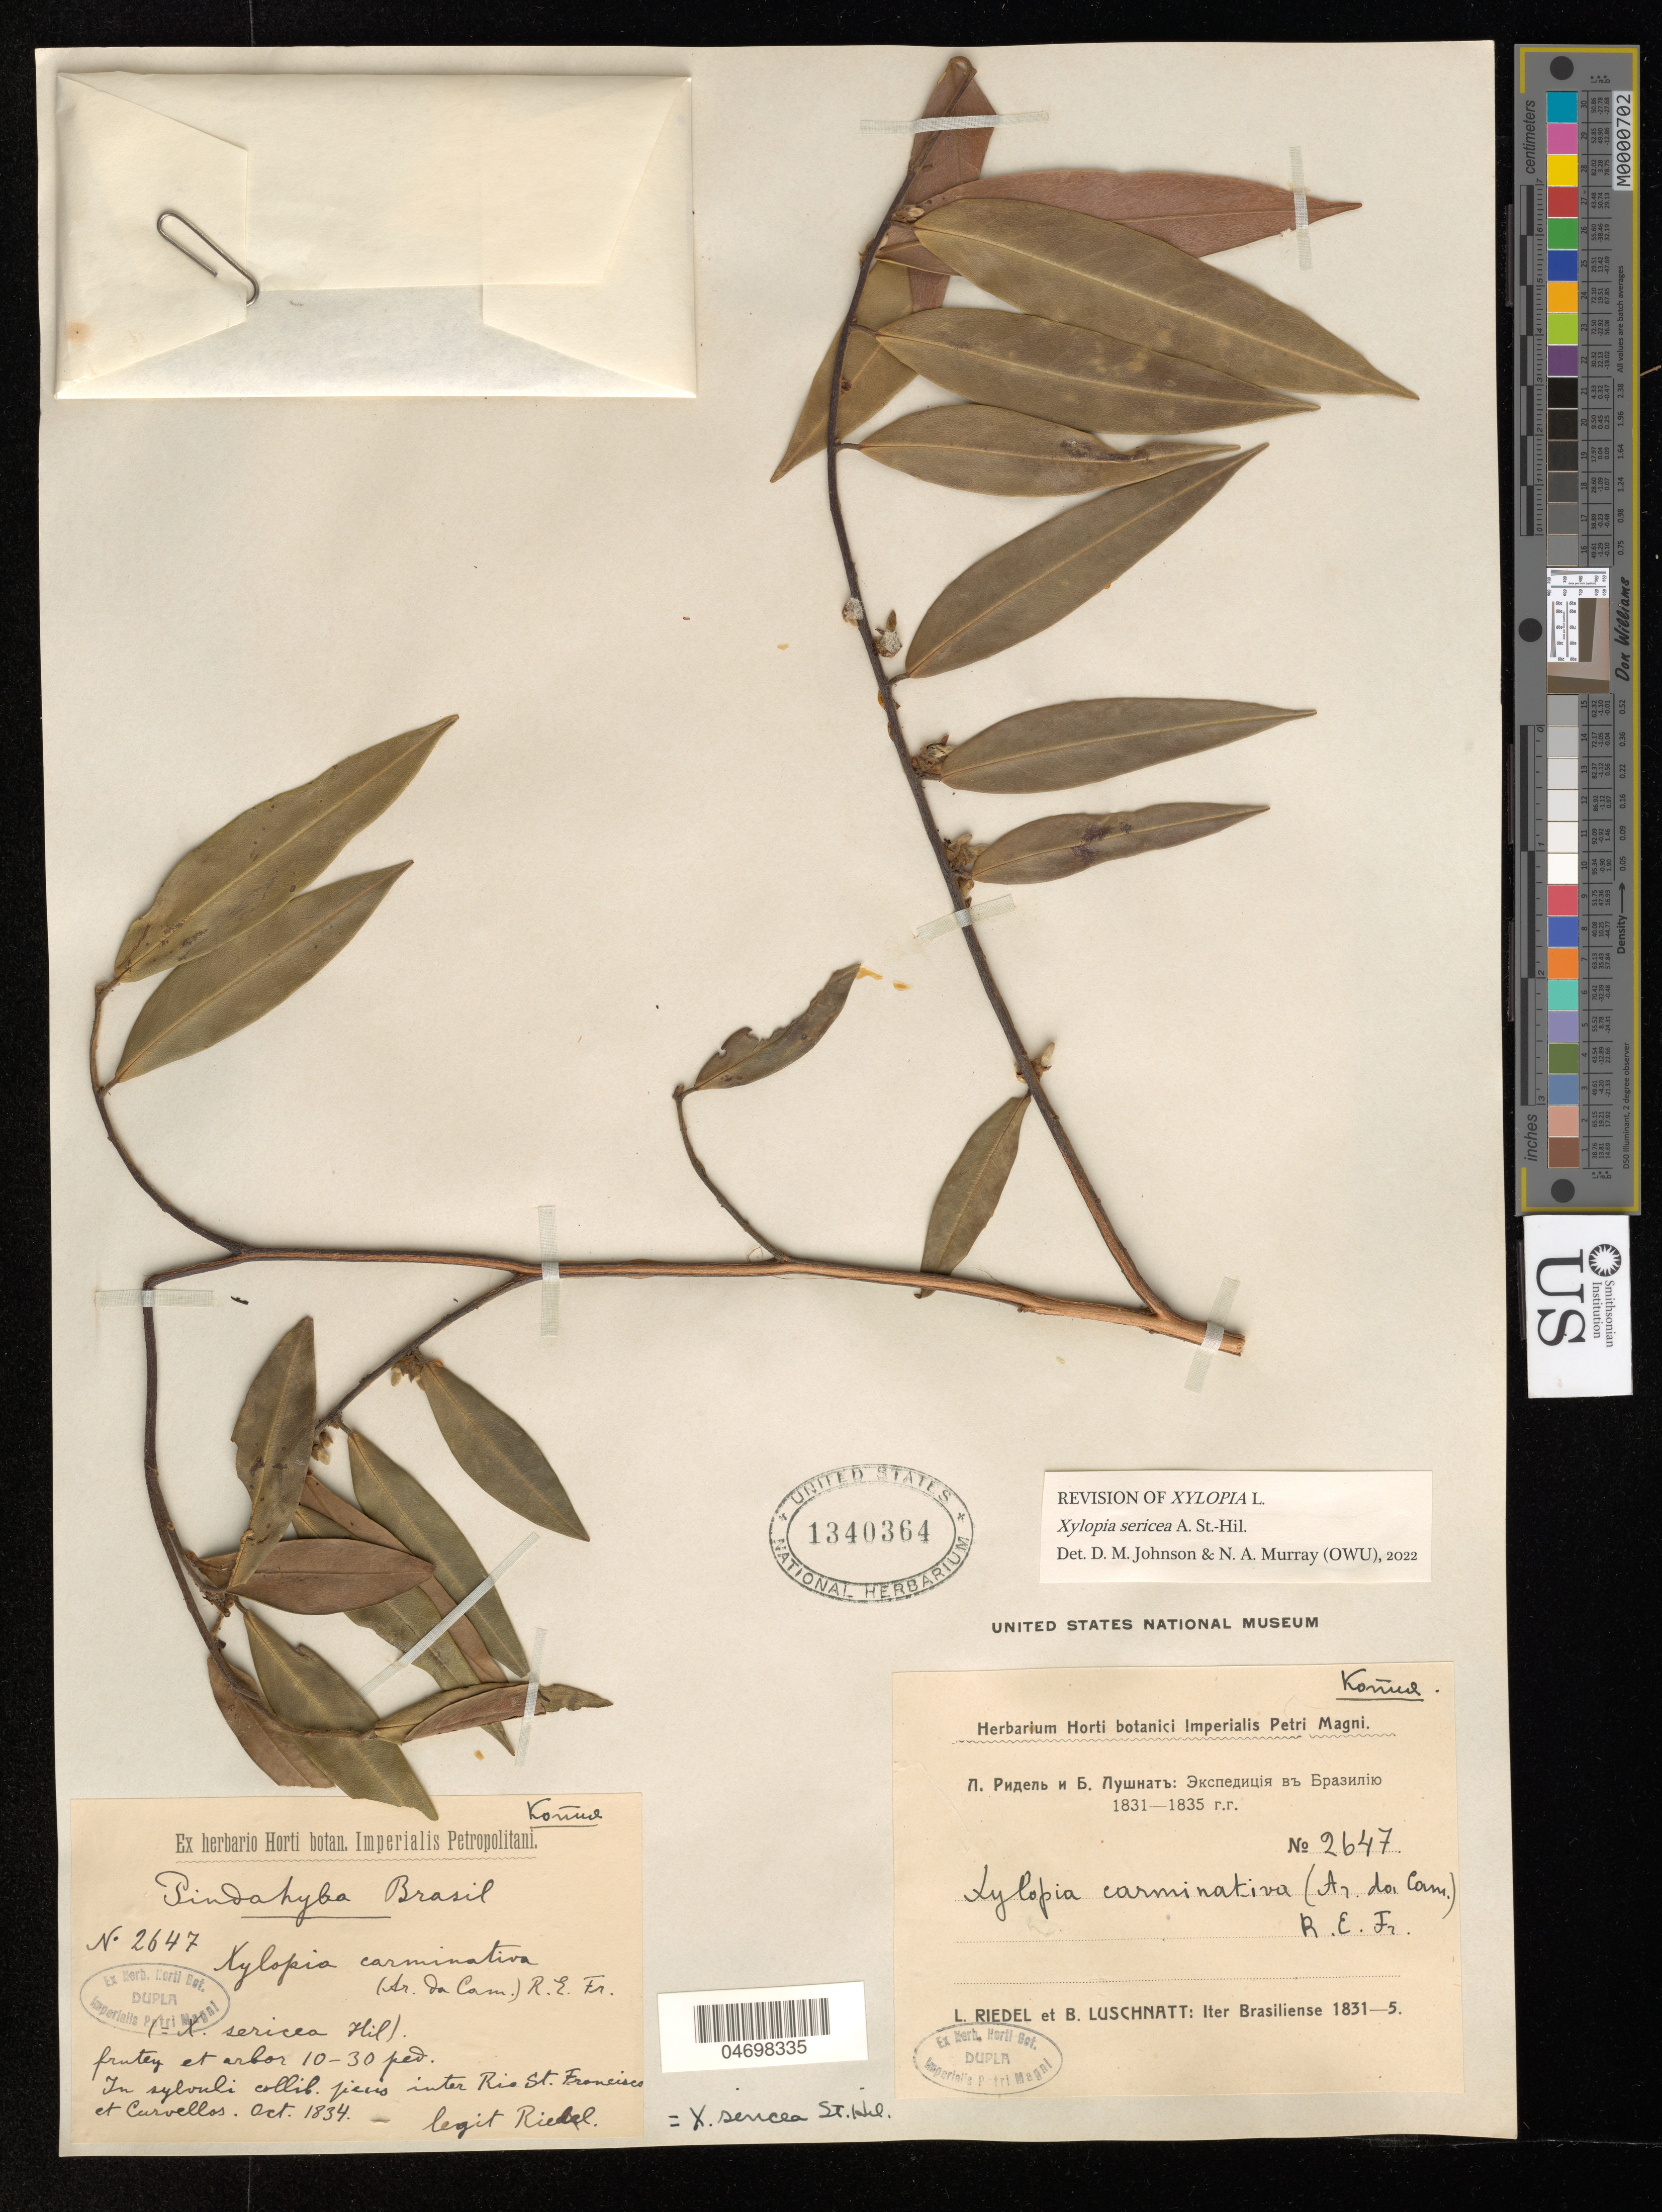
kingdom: Plantae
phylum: Tracheophyta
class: Magnoliopsida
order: Magnoliales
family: Annonaceae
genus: Xylopia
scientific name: Xylopia sericea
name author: A. St.-Hil.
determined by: Johnson, D. M.; Murray, N. A.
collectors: I. Riedel & B. Luschnatt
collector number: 2647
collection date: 1831/1835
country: Brazil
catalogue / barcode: US 1340364